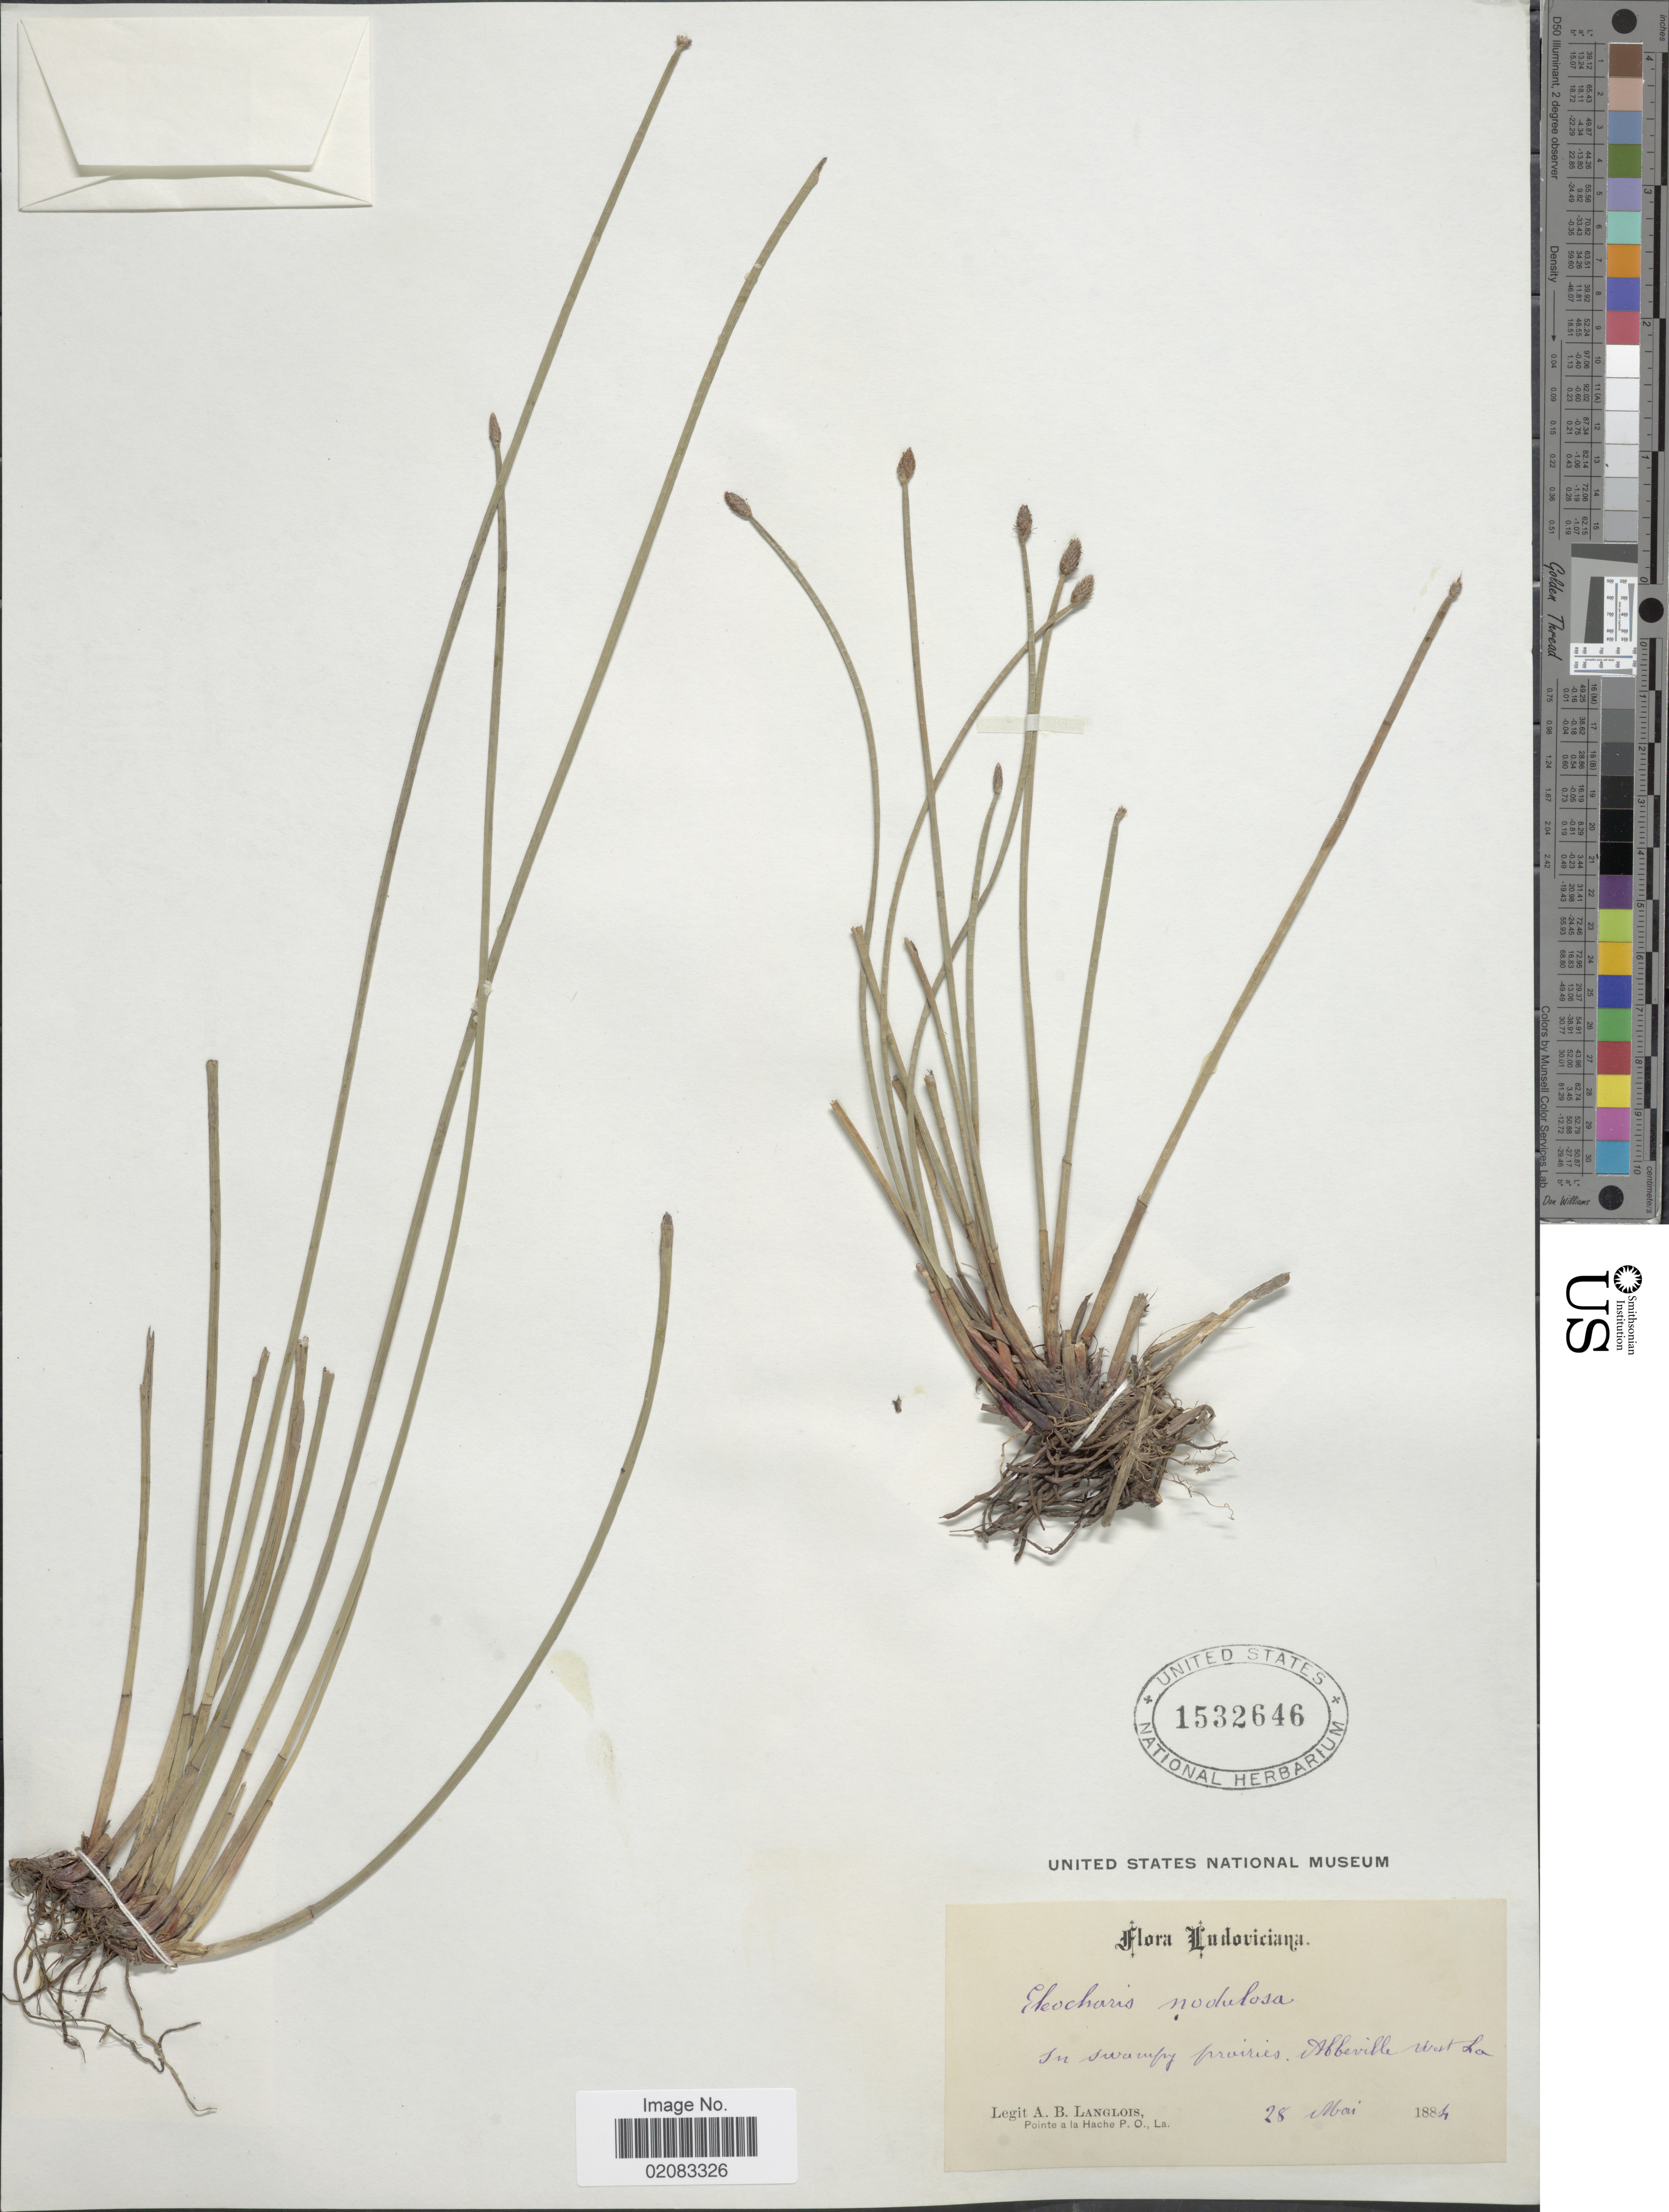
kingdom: Plantae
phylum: Tracheophyta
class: Liliopsida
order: Poales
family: Cyperaceae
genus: Eleocharis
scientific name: Eleocharis montana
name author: (Kunth) Roem. & Schult.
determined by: Strong, Mark T., (BOT), Smithsonian Institution - National Museum of Natural History (UNITED STATES)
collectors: A. Langlois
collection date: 1884-05-28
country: United States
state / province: Louisiana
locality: In swampy prairies, Abbeville West La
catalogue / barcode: US 1532646